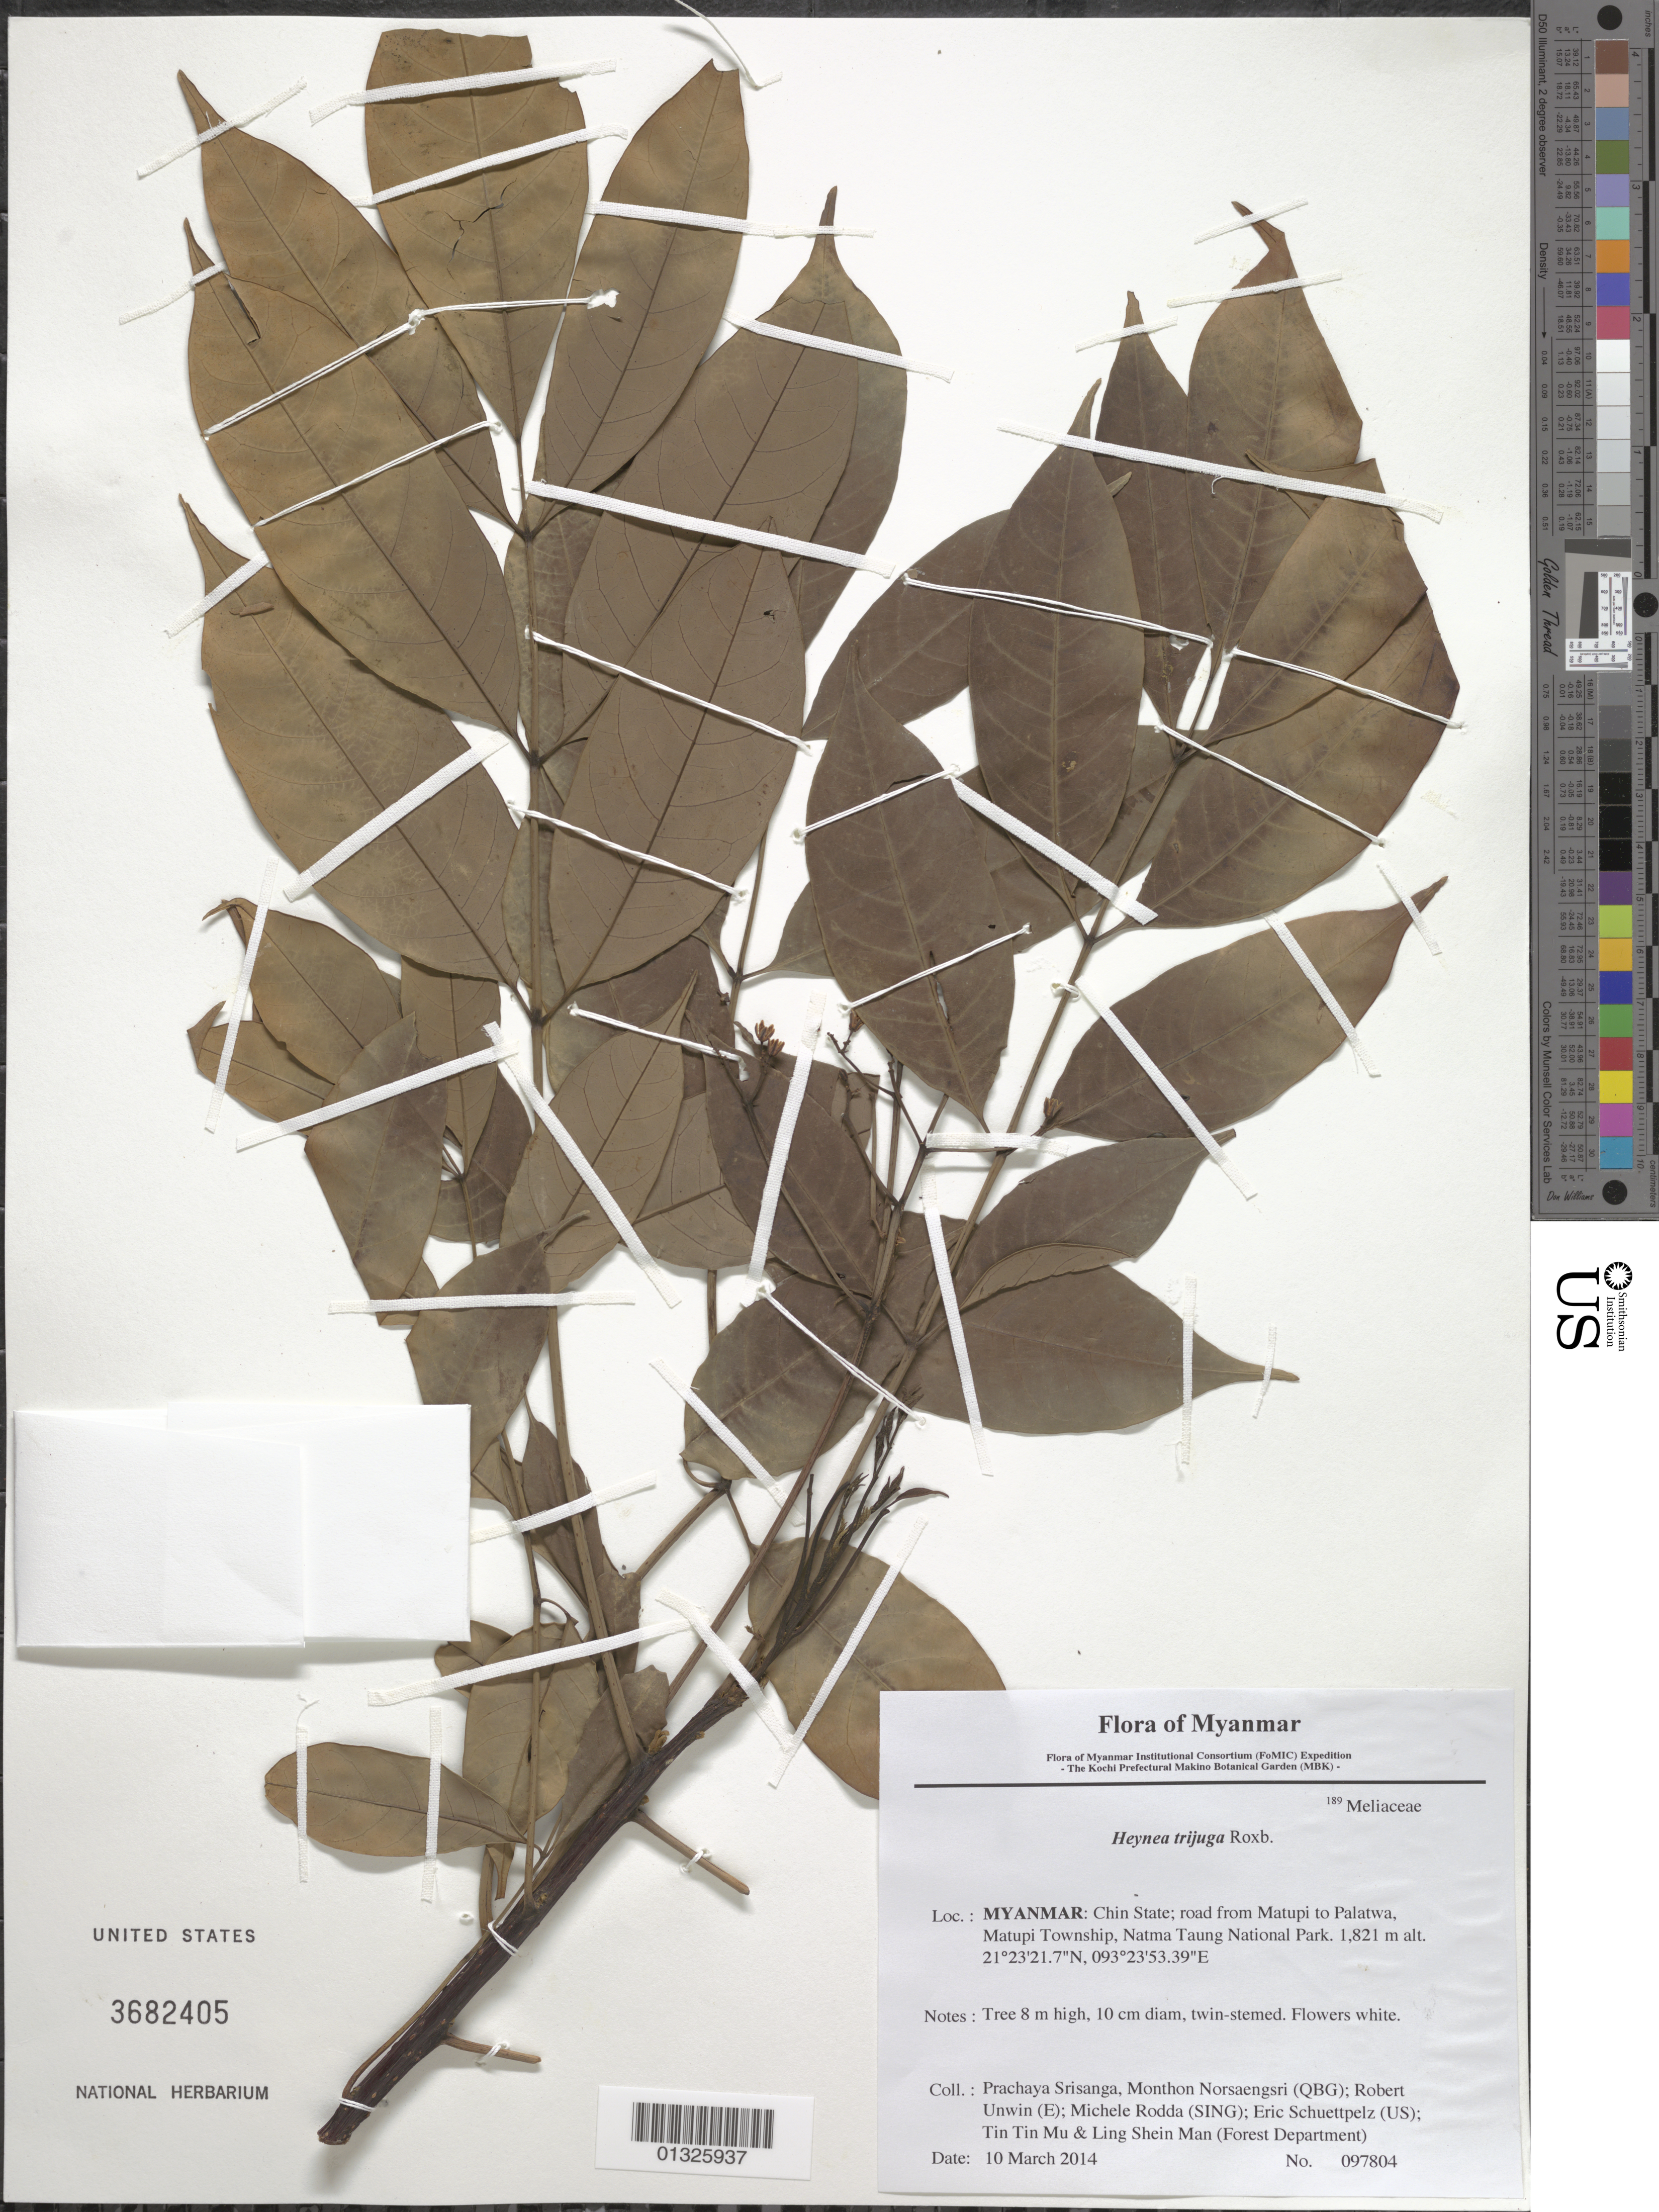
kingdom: Plantae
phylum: Tracheophyta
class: Magnoliopsida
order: Sapindales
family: Meliaceae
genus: Heynea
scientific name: Heynea trijuga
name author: Roxb.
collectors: P. Srisanga, M. Norsaengsri, R. Unwin, M. Rodda, E. Schuettpelz, Tin Tin Mu & Ling Shein Man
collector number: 97804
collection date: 2014-03-10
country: Myanmar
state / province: Chin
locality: Road from Matupi to Palatwa, Matupi Township, Natma Taung National Park.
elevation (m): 1821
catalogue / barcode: US 3682405